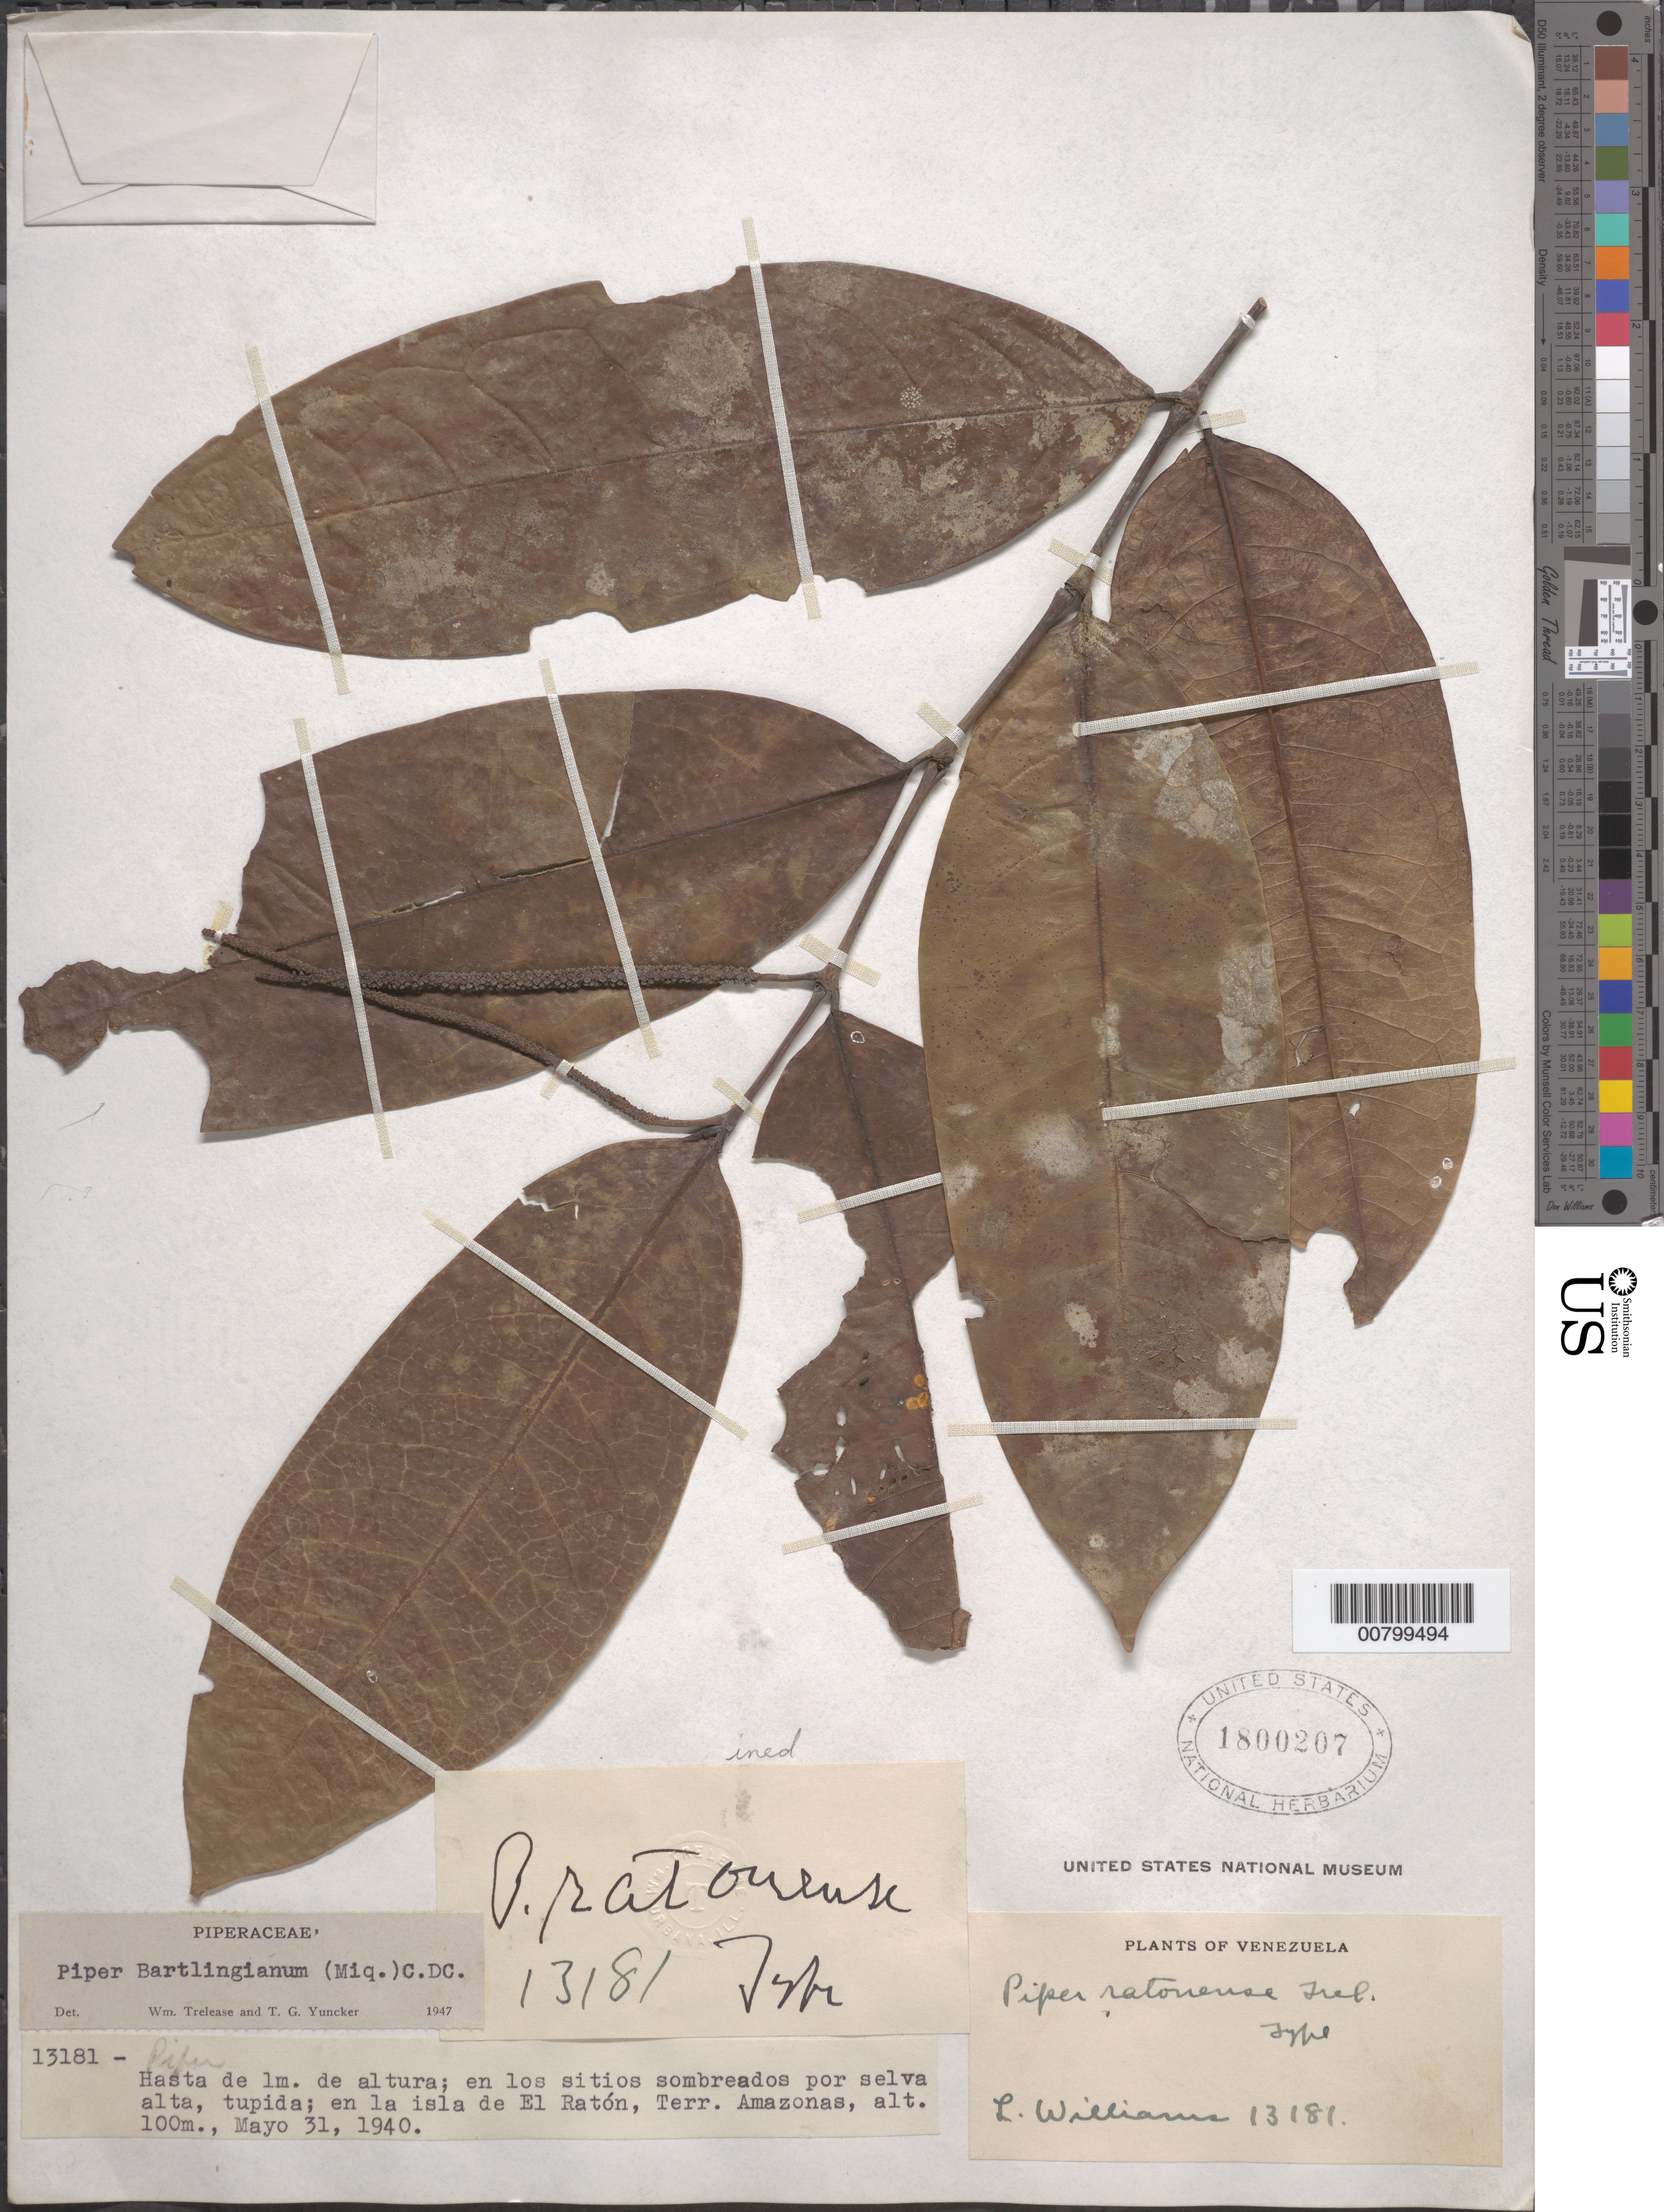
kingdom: Plantae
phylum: Tracheophyta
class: Magnoliopsida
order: Piperales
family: Piperaceae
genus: Piper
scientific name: Piper bartlingianum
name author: (Miq.) C. DC.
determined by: Trelease, W.; Yuncker, T. G.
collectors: Ll. Williams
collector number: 13181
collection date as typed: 31-May-40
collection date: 1940-05-31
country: Venezuela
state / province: Amazonas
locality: Isla de El Ratón, Alto Orinoco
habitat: Sitios sombreados por selva alta, tupida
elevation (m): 100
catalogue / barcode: US 1800207